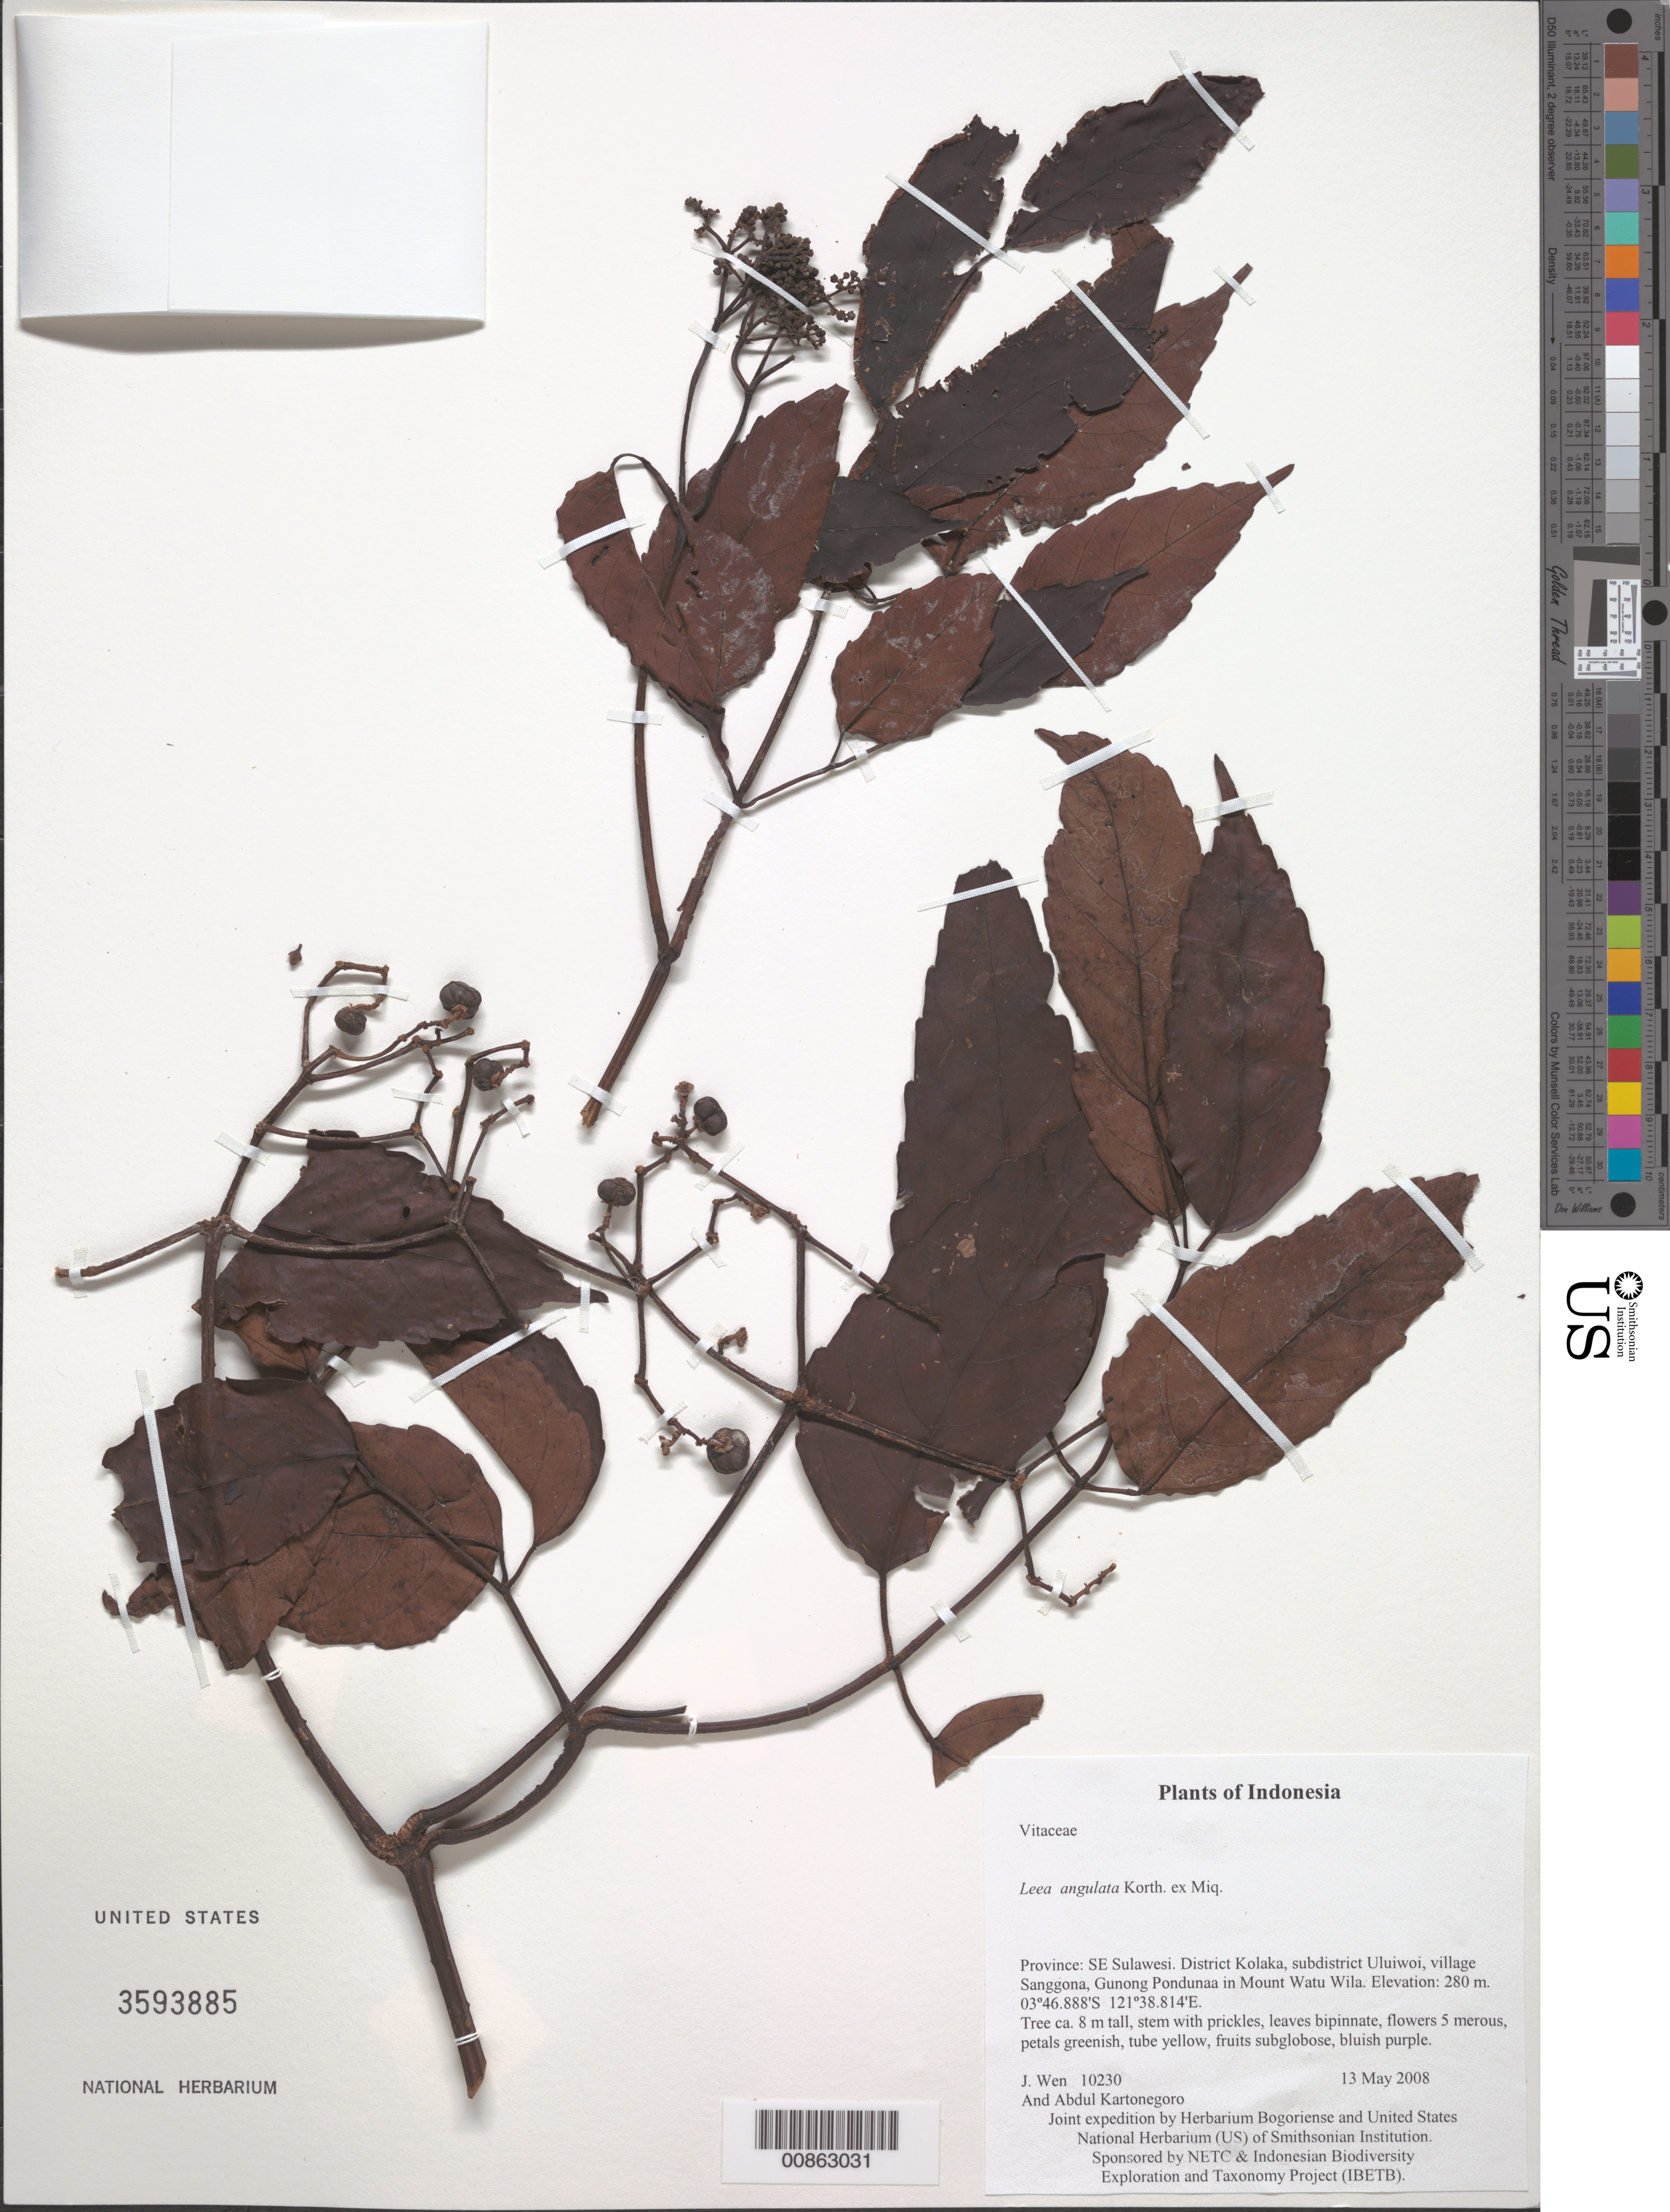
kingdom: Plantae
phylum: Tracheophyta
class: Magnoliopsida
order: Vitales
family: Vitaceae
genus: Leea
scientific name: Leea angulata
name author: Korth. ex Miq.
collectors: J. Wen & A. Kartonegoro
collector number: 10230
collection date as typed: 13 May 2008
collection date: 2008-05-13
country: Indonesia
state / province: Sulawesi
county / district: Sulawesi Tenggara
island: Sulawesi [Celebes]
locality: District Kolaka, subdistrict Uluiwoi, village Sanggona, Gunong Pondunaa in Mount Watu Wila.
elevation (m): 280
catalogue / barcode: US 3593885